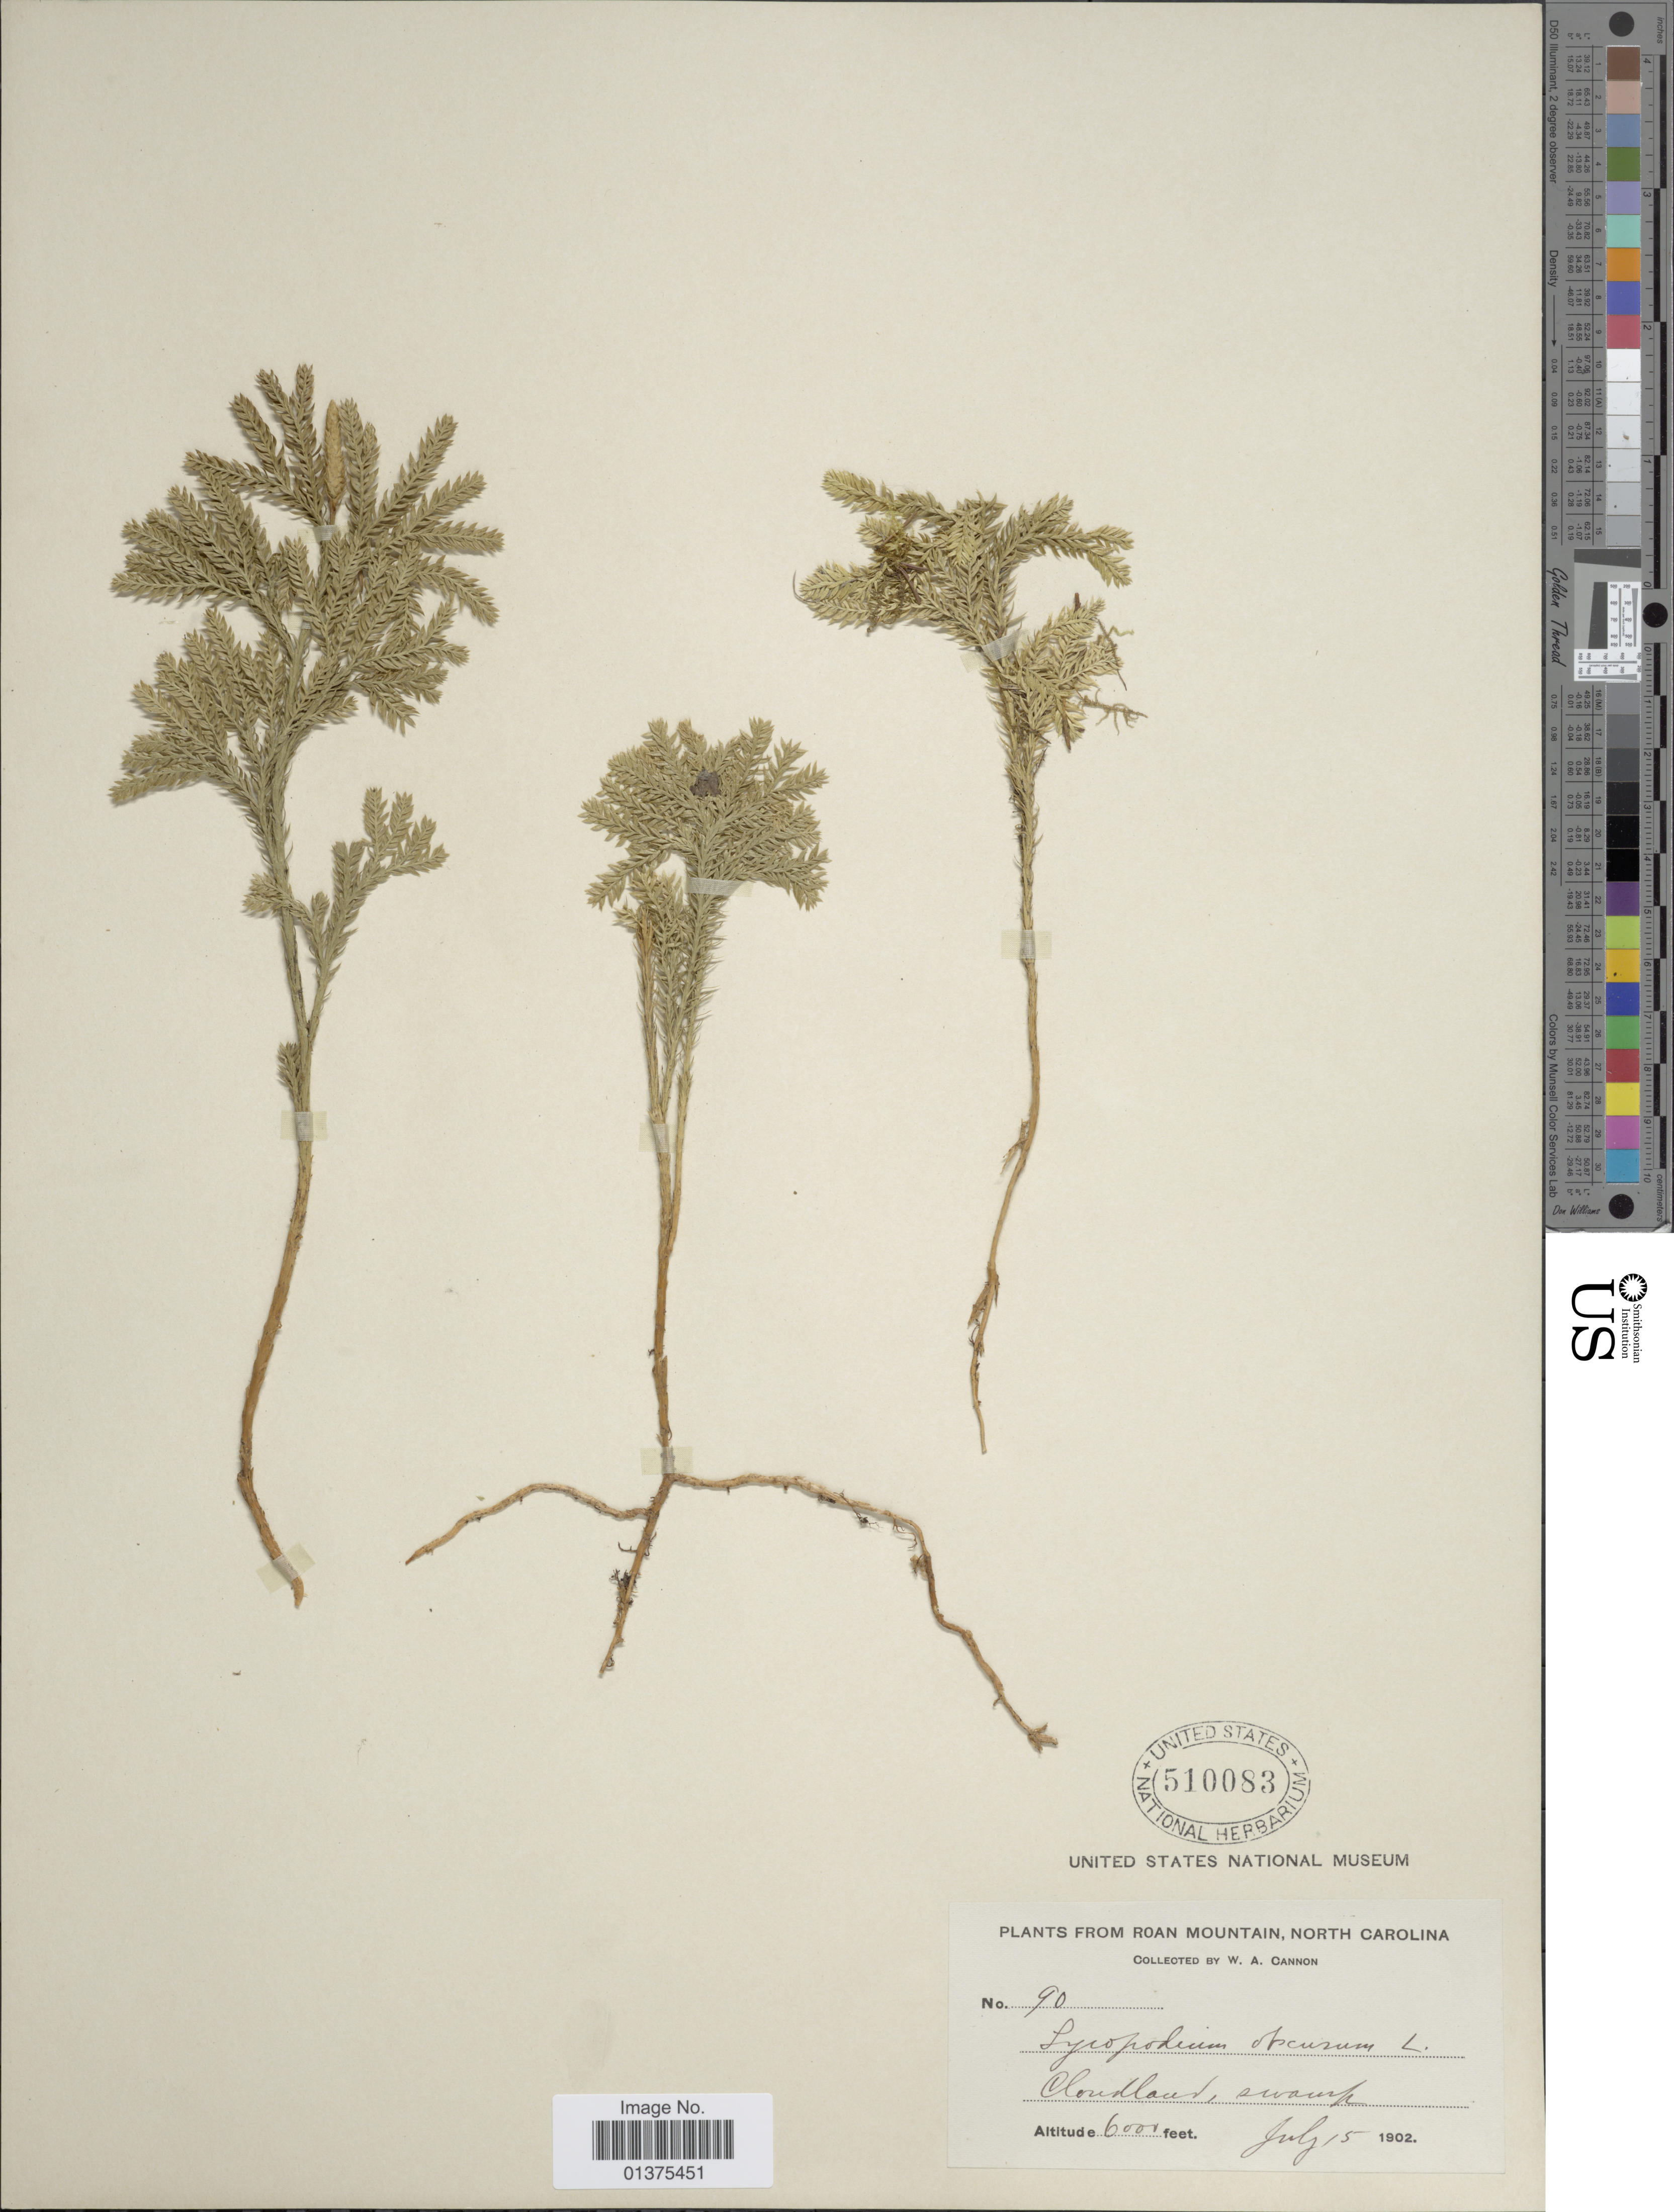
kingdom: Plantae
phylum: Tracheophyta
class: Lycopodiopsida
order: Lycopodiales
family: Lycopodiaceae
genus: Dendrolycopodium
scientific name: Dendrolycopodium obscurum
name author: (L.) A. Haines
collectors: W. Cannon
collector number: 90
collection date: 1902-07-15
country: United States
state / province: North Carolina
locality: Cloudland, swamp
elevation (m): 1829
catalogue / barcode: US 510083